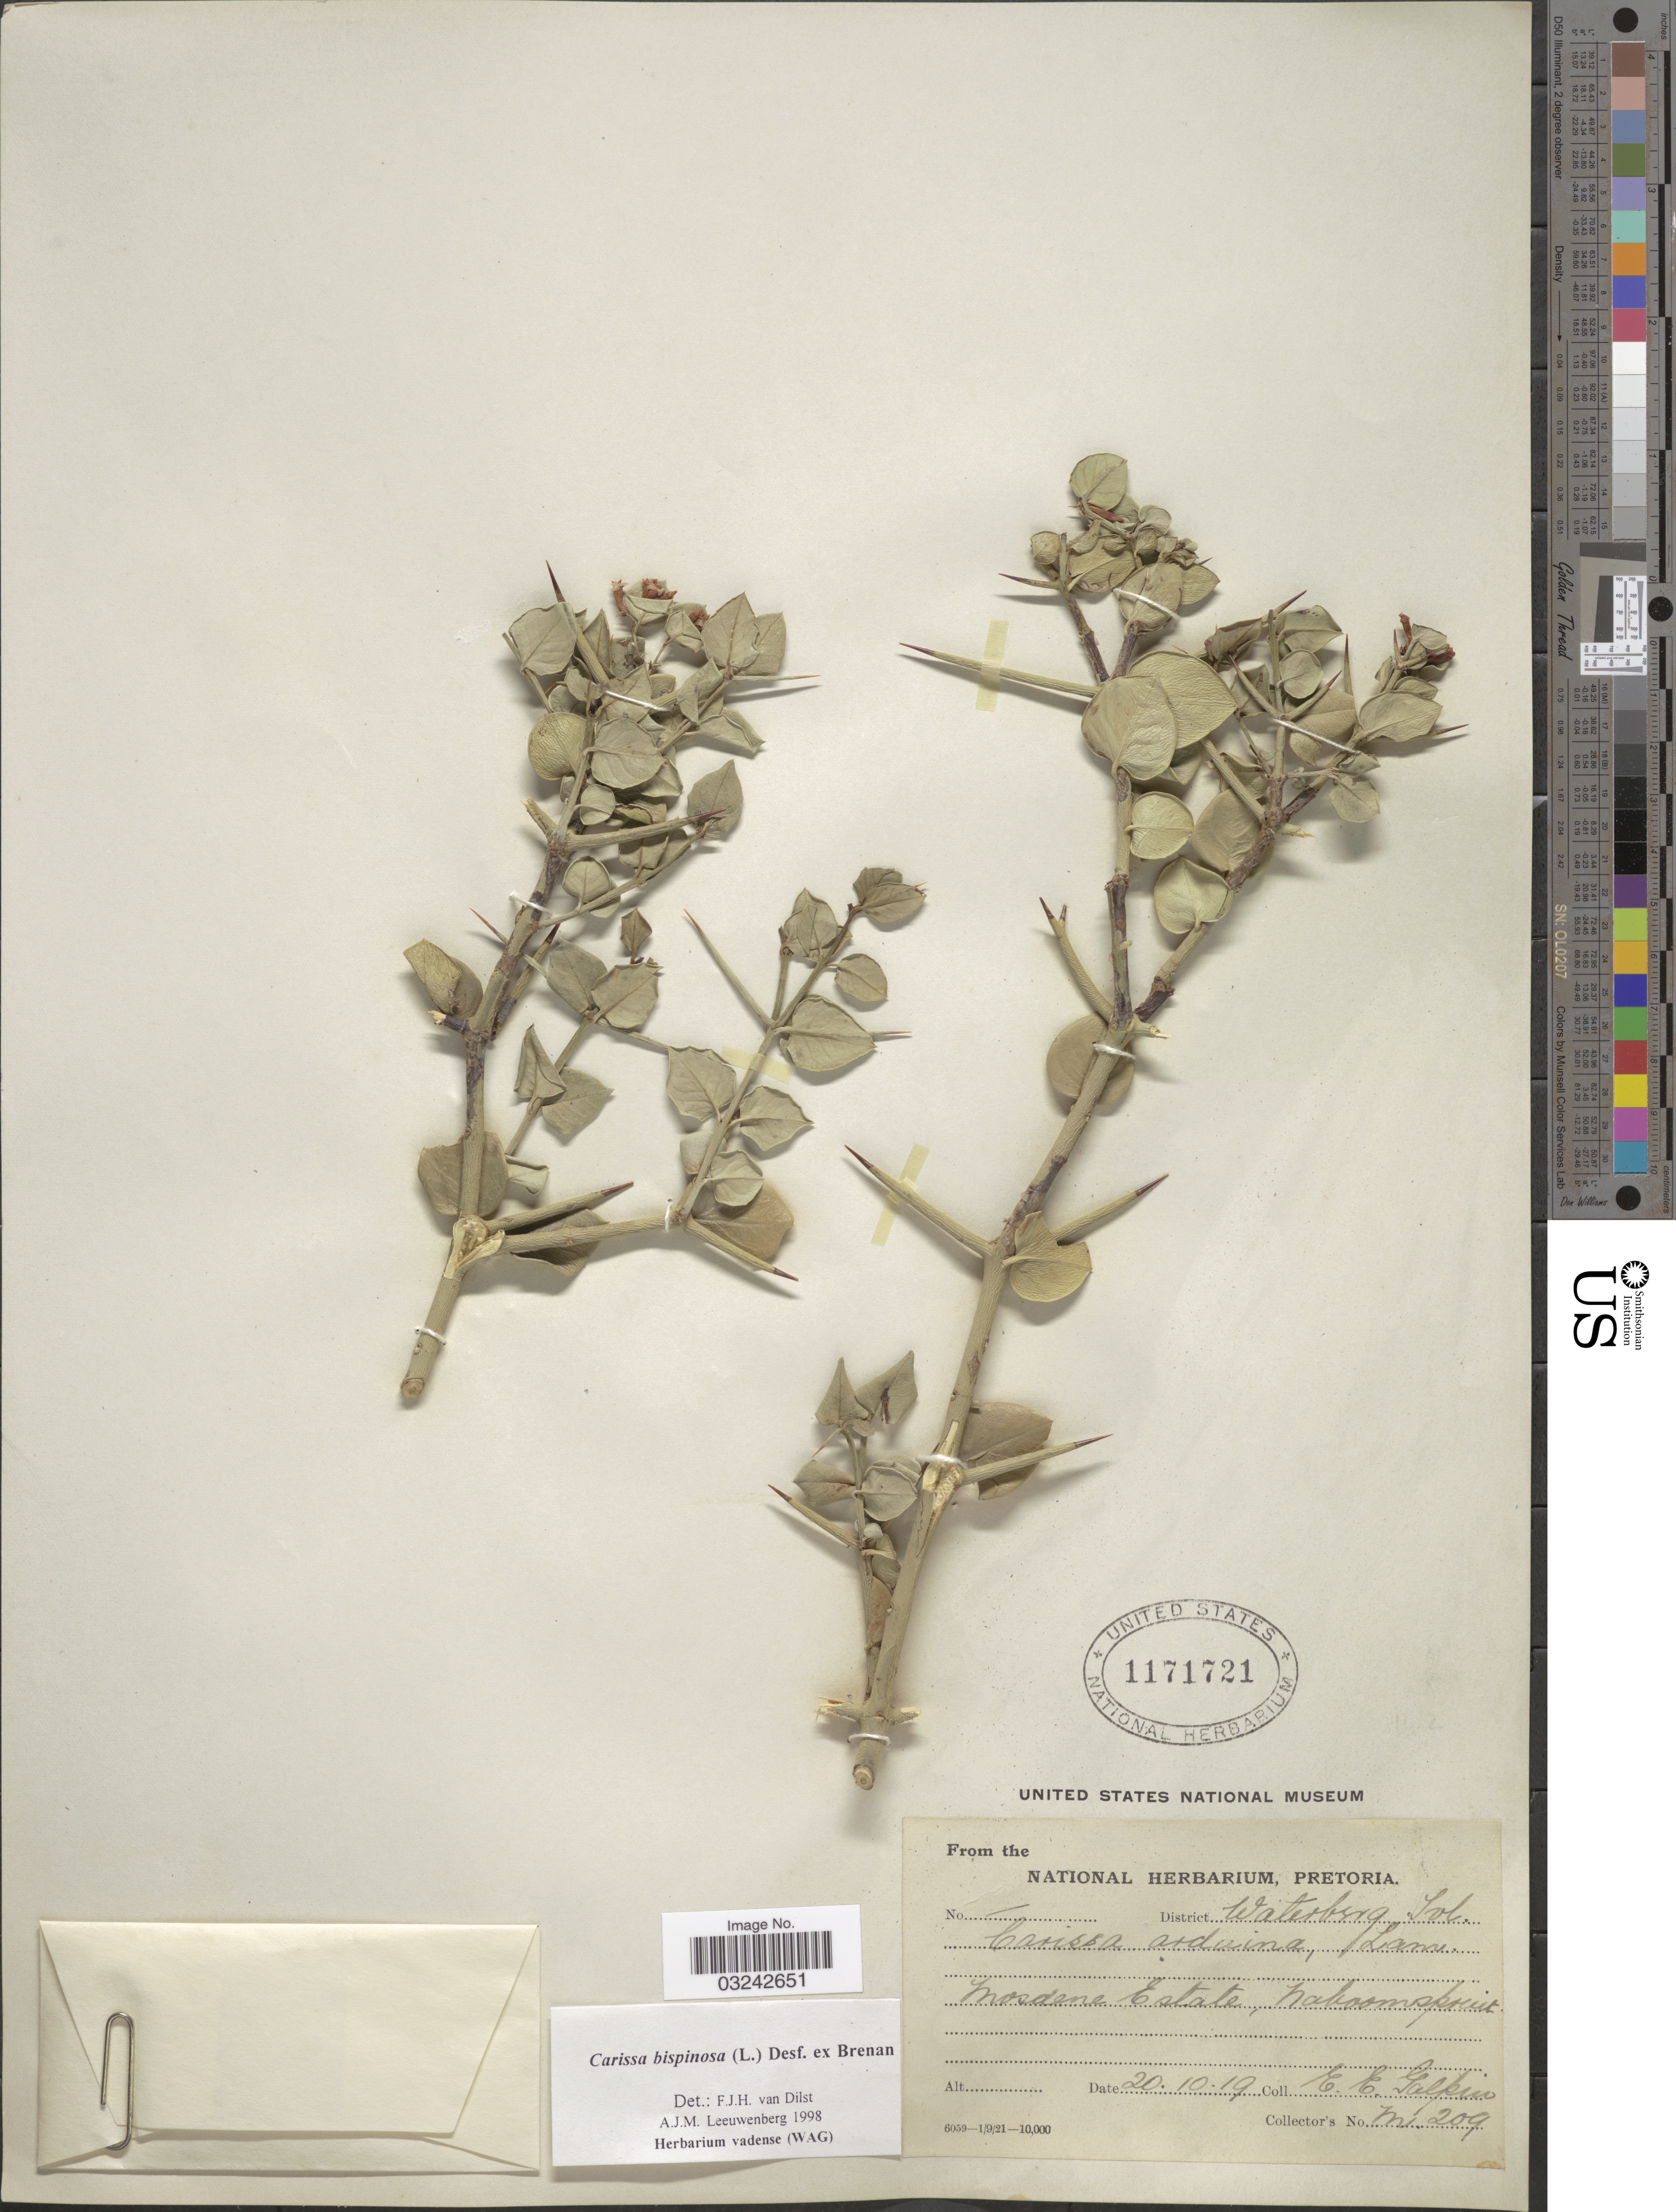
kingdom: Plantae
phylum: Tracheophyta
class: Magnoliopsida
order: Gentianales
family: Apocynaceae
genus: Carissa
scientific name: Carissa bispinosa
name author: (L.) Desf. ex Brenan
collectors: E. Galpin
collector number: mi 209*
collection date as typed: Transcribed d/m/y: 20/10/19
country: South Africa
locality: District Waterberg, Tvl. Mosdene Estate, Nakoomspruit.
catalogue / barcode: US 1171721